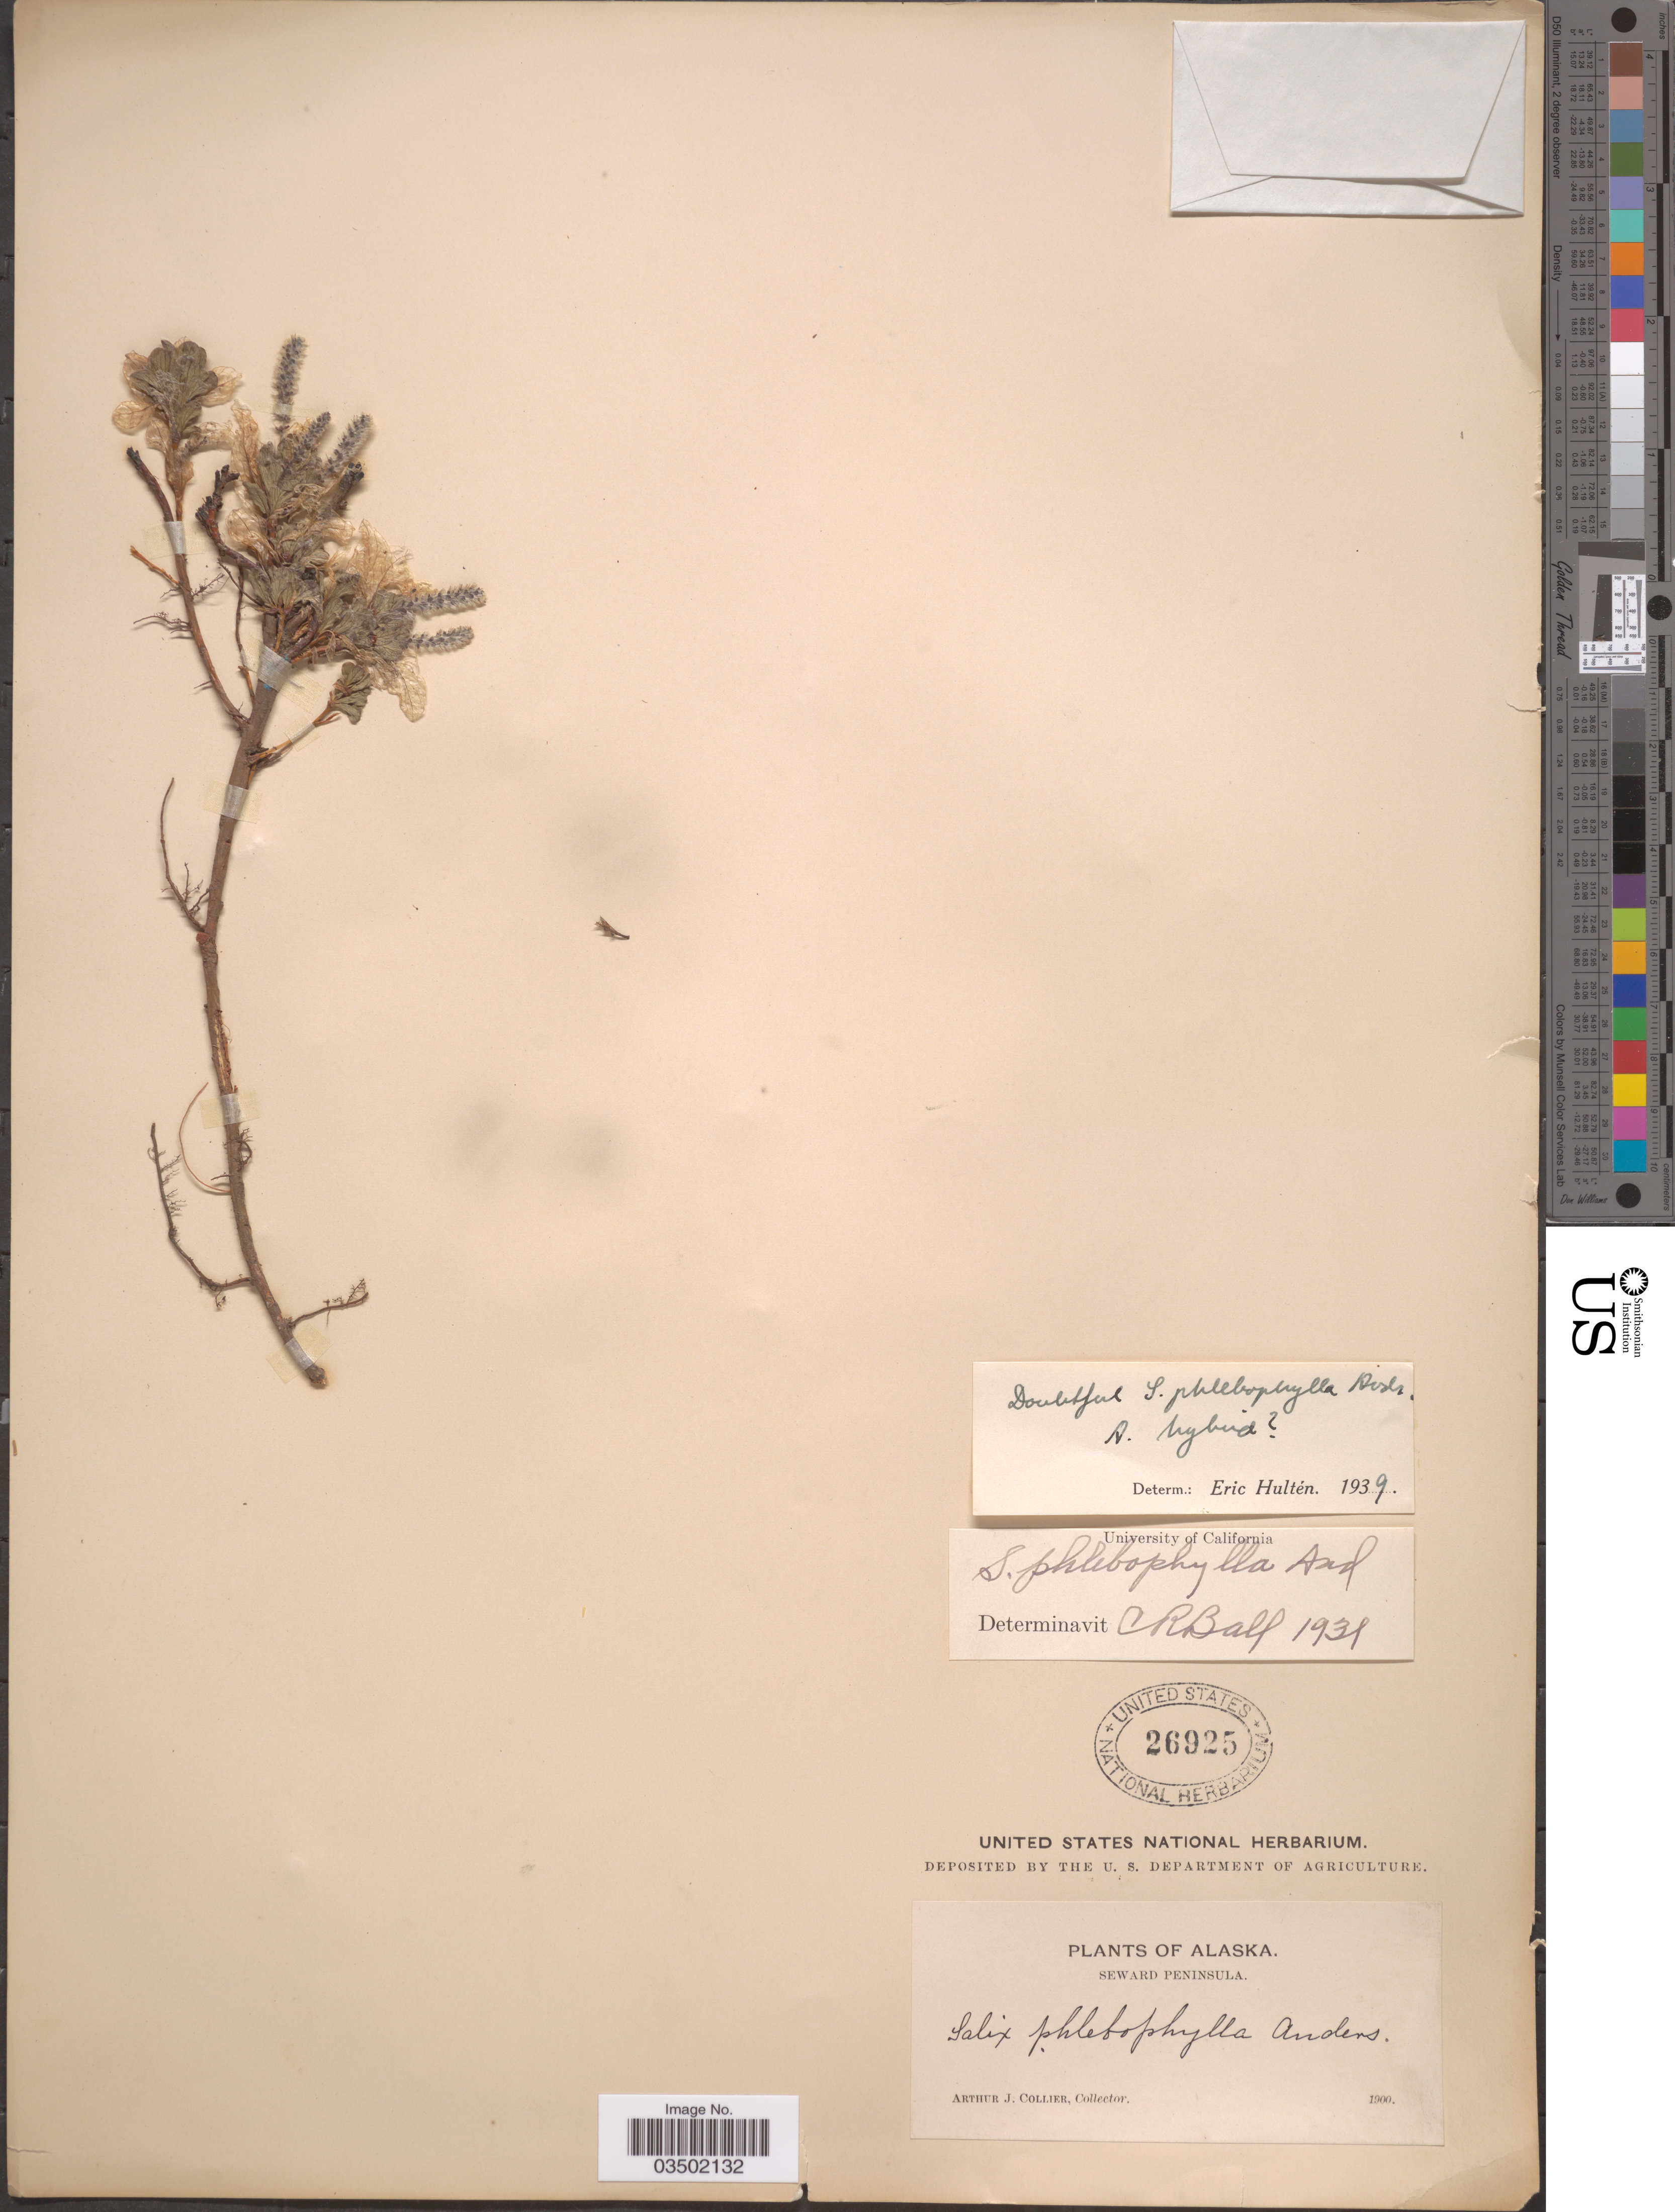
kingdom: Plantae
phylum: Tracheophyta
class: Magnoliopsida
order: Malpighiales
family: Salicaceae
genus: Salix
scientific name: Salix phlebophylla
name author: Andersson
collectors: A. Collier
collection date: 1900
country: United States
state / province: Alaska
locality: Seward Peninsula.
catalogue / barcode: US 26925